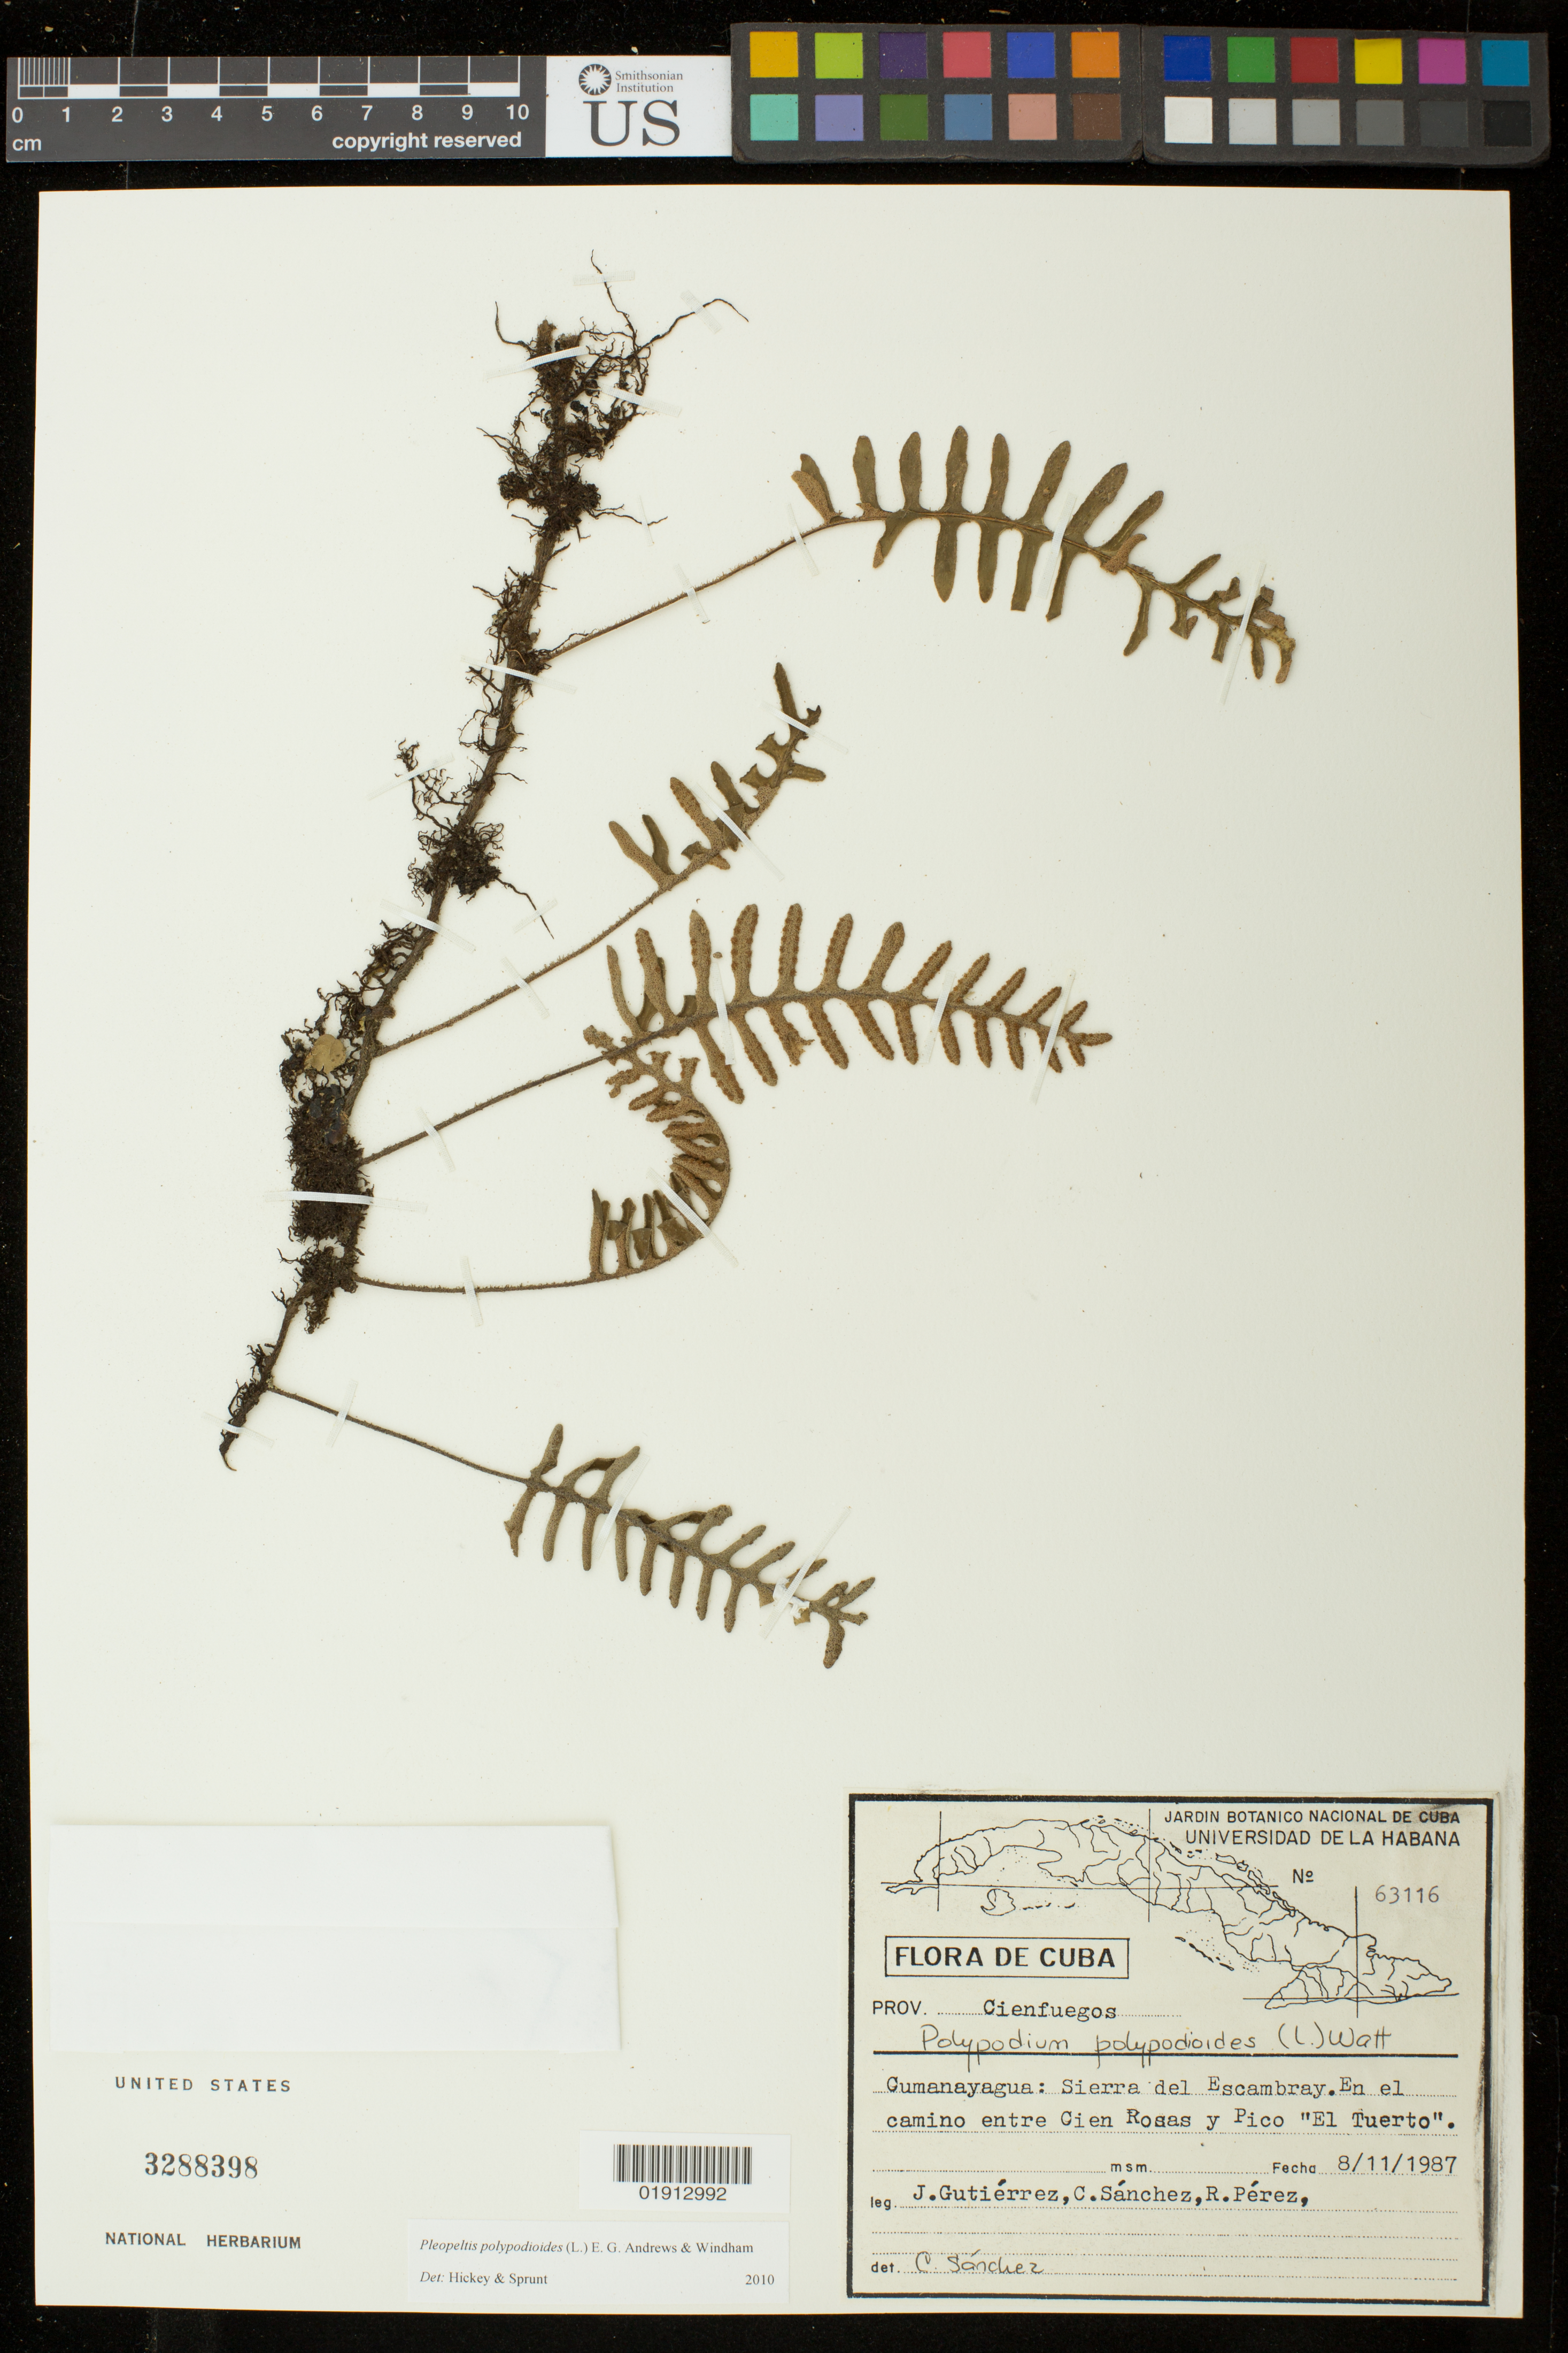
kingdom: Plantae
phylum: Tracheophyta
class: Polypodiopsida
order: Polypodiales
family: Polypodiaceae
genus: Pleopeltis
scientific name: Pleopeltis polypodioides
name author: (L.) E.G. Andrews & Windham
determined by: Hickey, R. J.; Sprunt, S. V.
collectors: J. Gutiérrez, C. Sánchez & R. Perez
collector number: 63116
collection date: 1987-11-08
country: Cuba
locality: Prov. Cienfuegos. Gumanayagua: Sierra del Escambray. En el camino entre Cien Rosas y Pico "El Tuerto".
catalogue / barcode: US 3288398